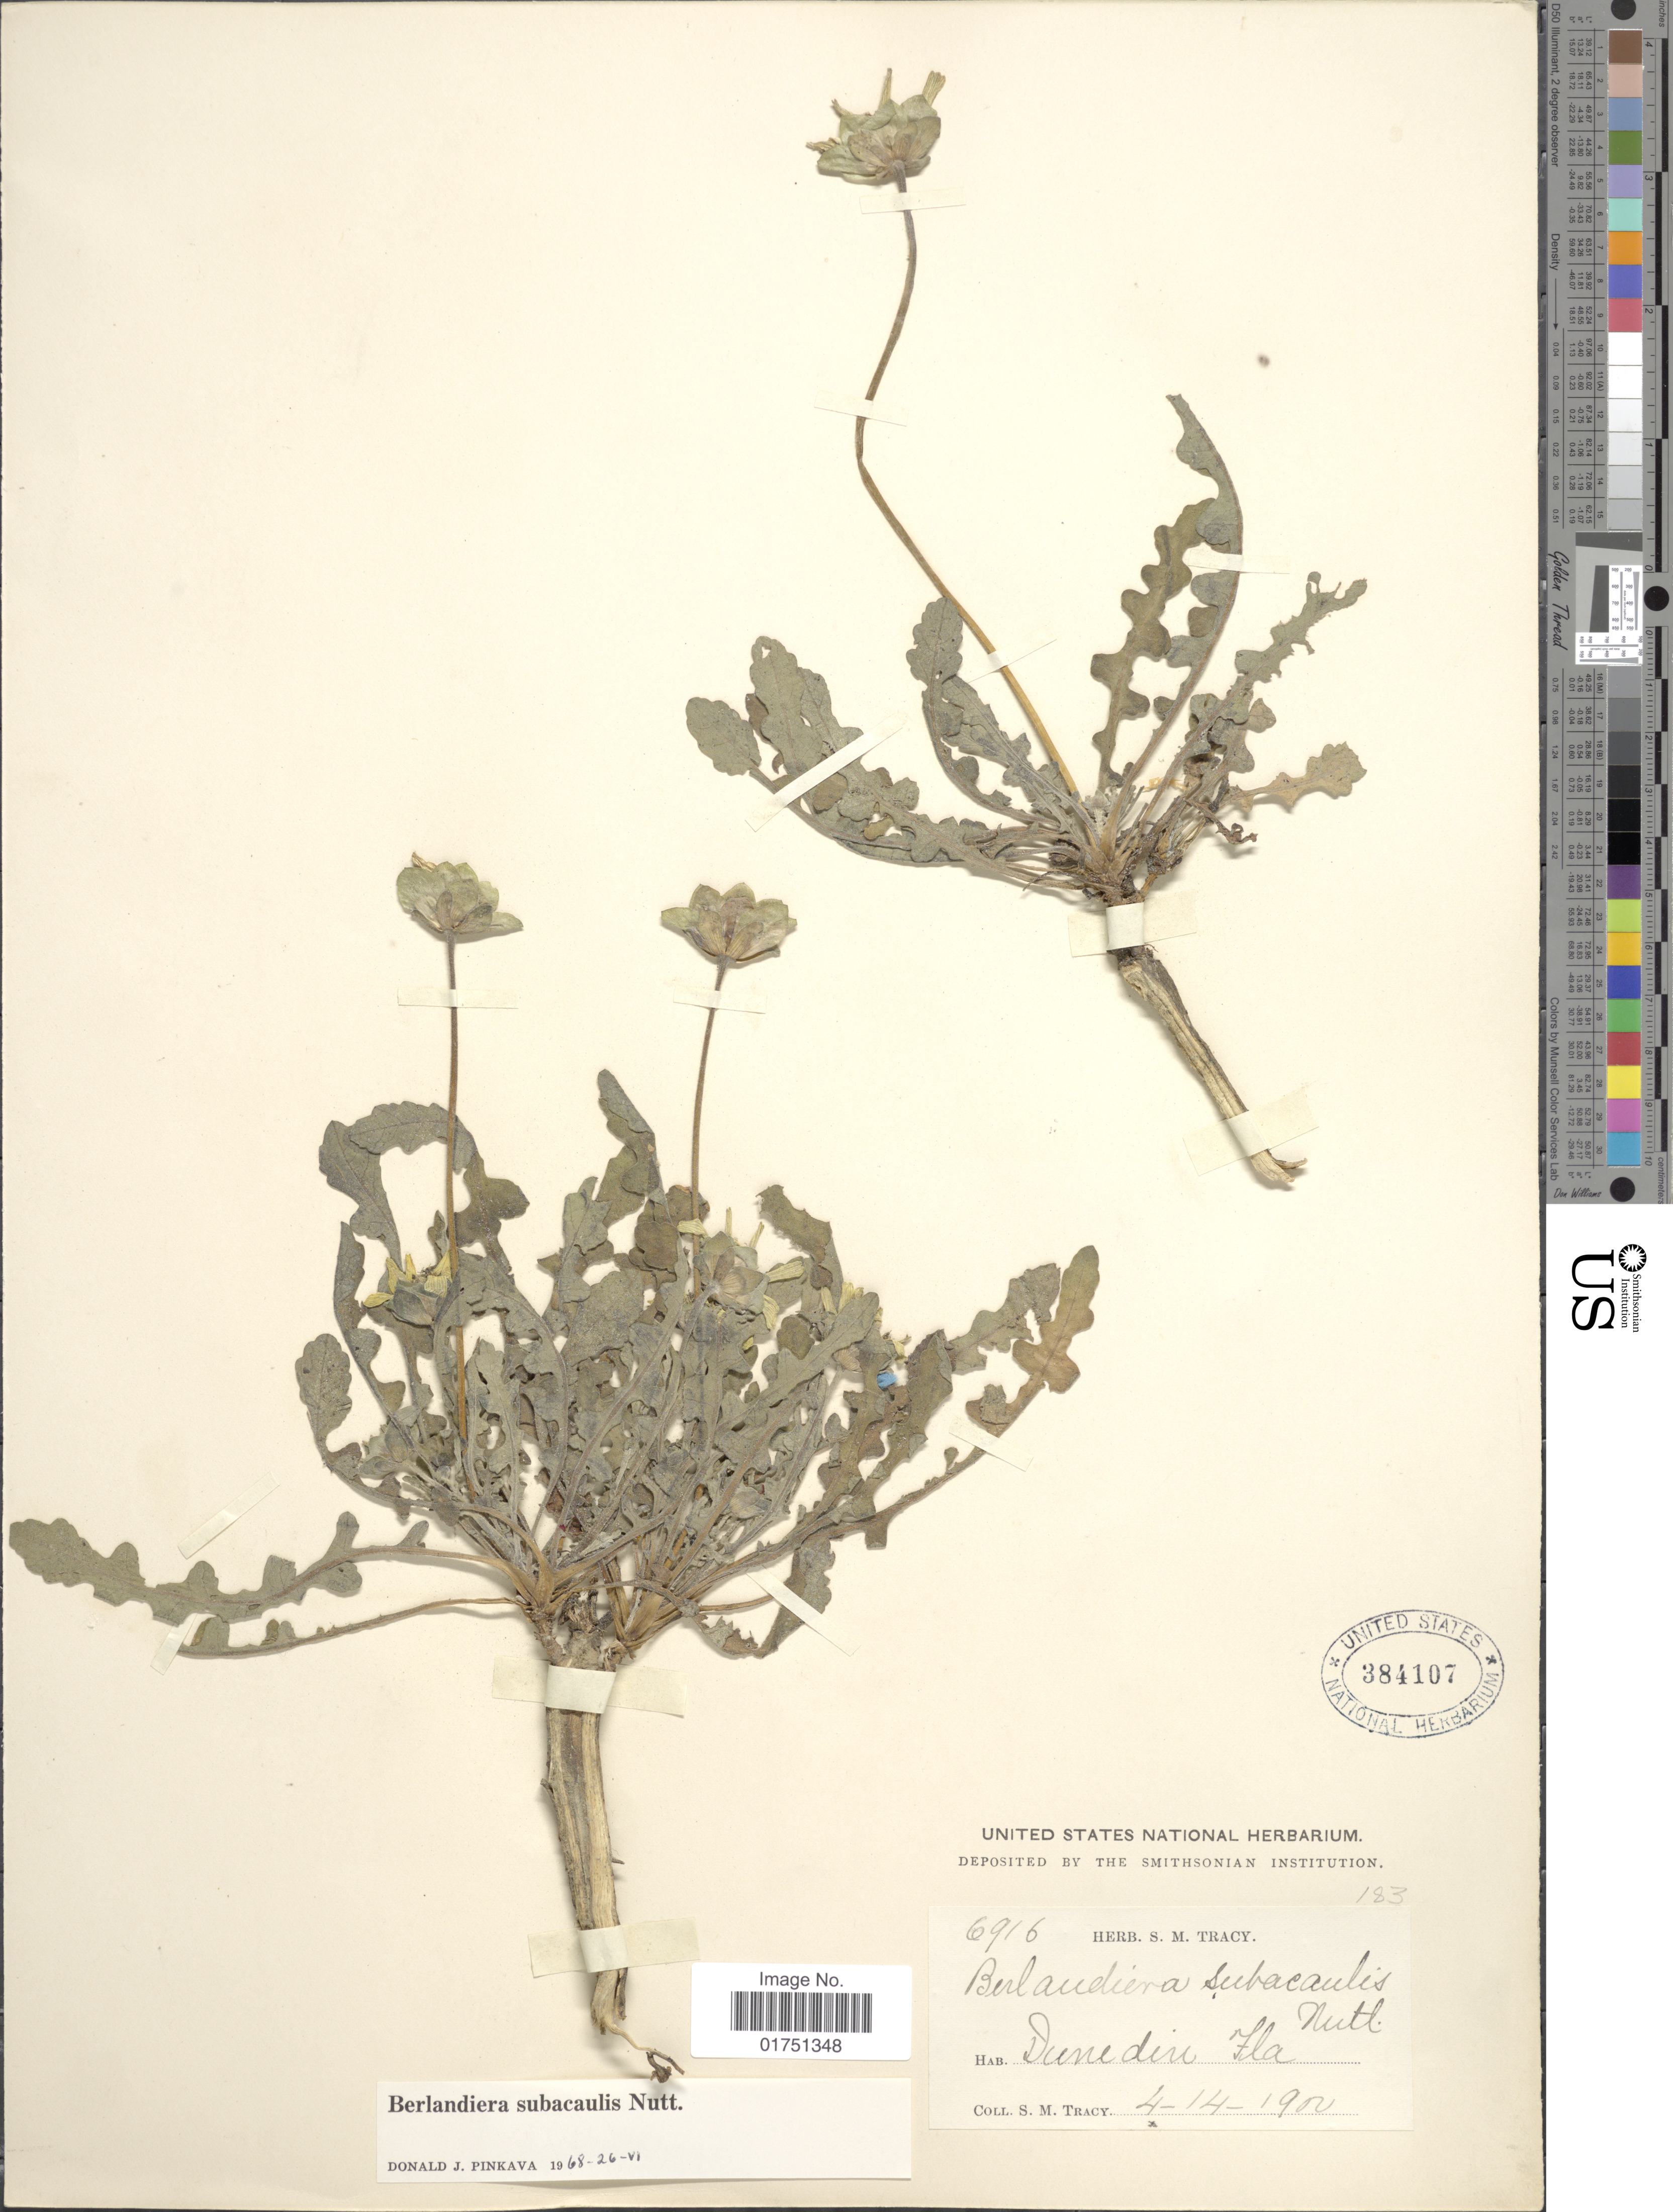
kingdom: Plantae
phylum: Tracheophyta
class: Magnoliopsida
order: Asterales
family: Asteraceae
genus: Berlandiera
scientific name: Berlandiera subacaulis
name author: Nutt.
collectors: S. M. Tracy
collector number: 6916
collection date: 1900-04-14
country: United States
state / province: Florida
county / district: Pinellas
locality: Dunedin, Fla.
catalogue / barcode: US 384107